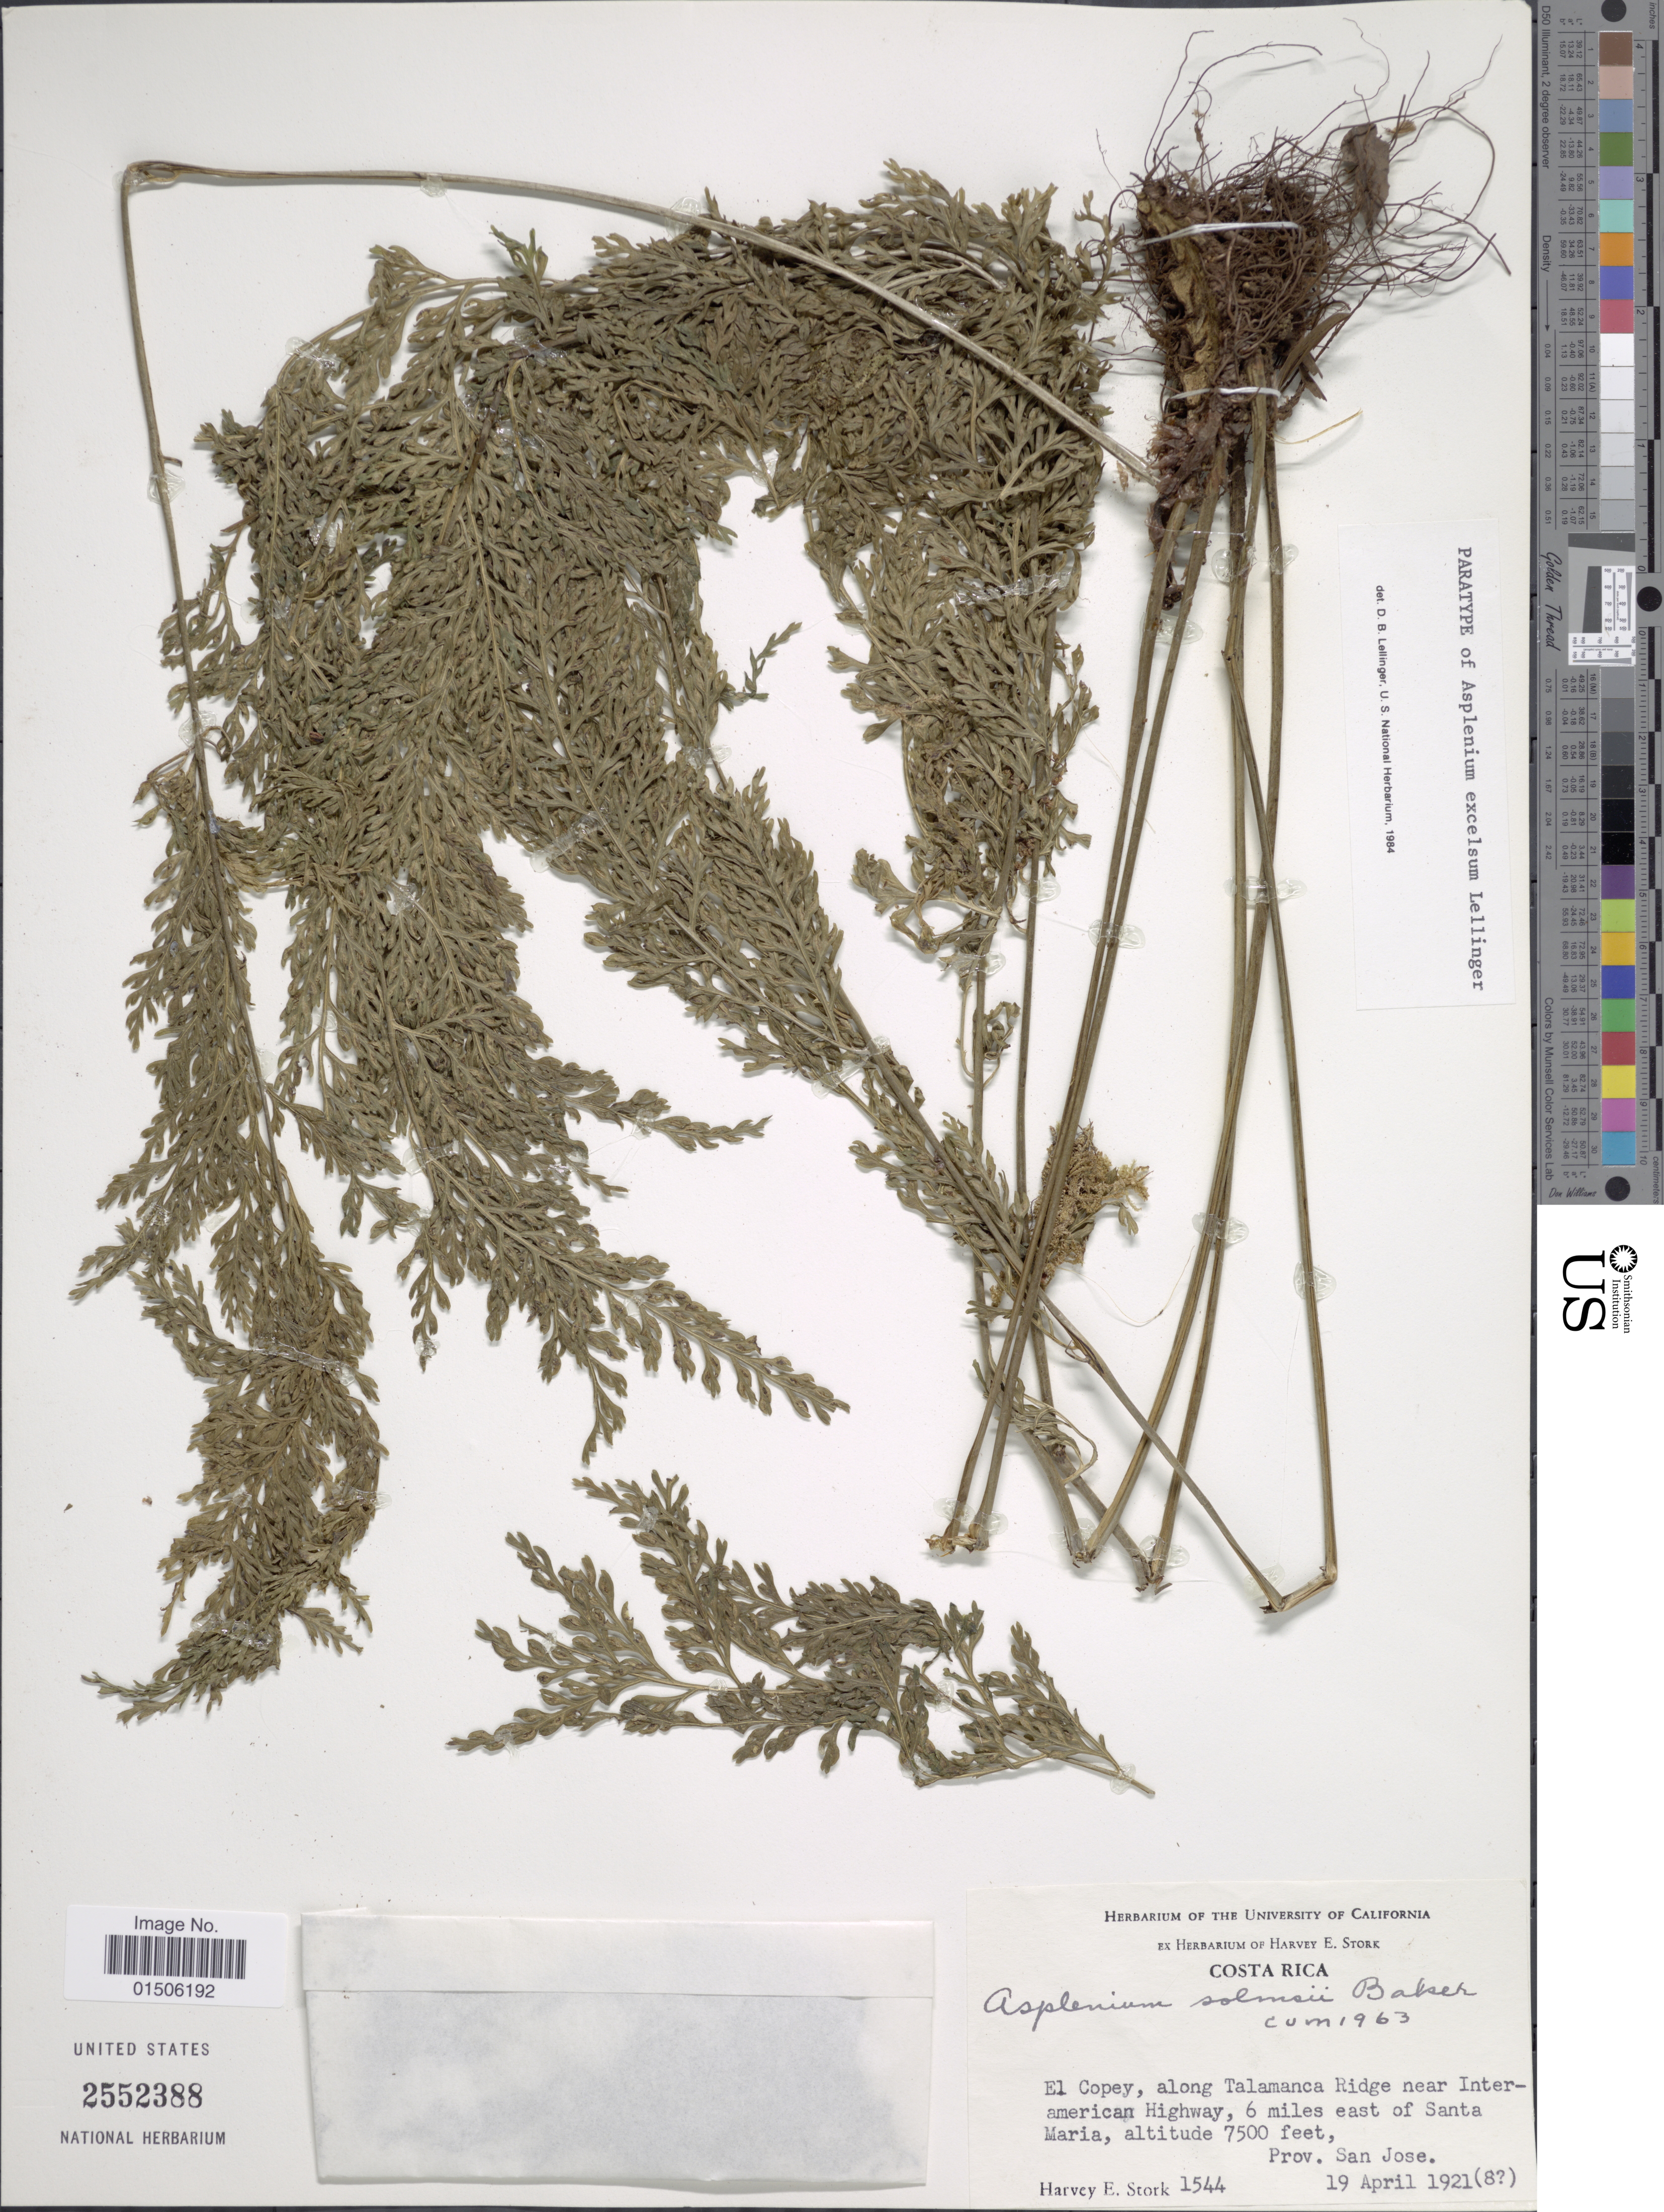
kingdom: Plantae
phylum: Tracheophyta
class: Polypodiopsida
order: Polypodiales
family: Aspleniaceae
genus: Asplenium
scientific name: Asplenium excelsum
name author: Lellinger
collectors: H. E. Stork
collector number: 1544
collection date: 1921-04-19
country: Costa Rica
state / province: San José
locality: El Copey, along Talamanca Ridge near Interamerican Hih=ghway, 6 miles east of Santa Maria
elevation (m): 2286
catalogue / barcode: US 2552388